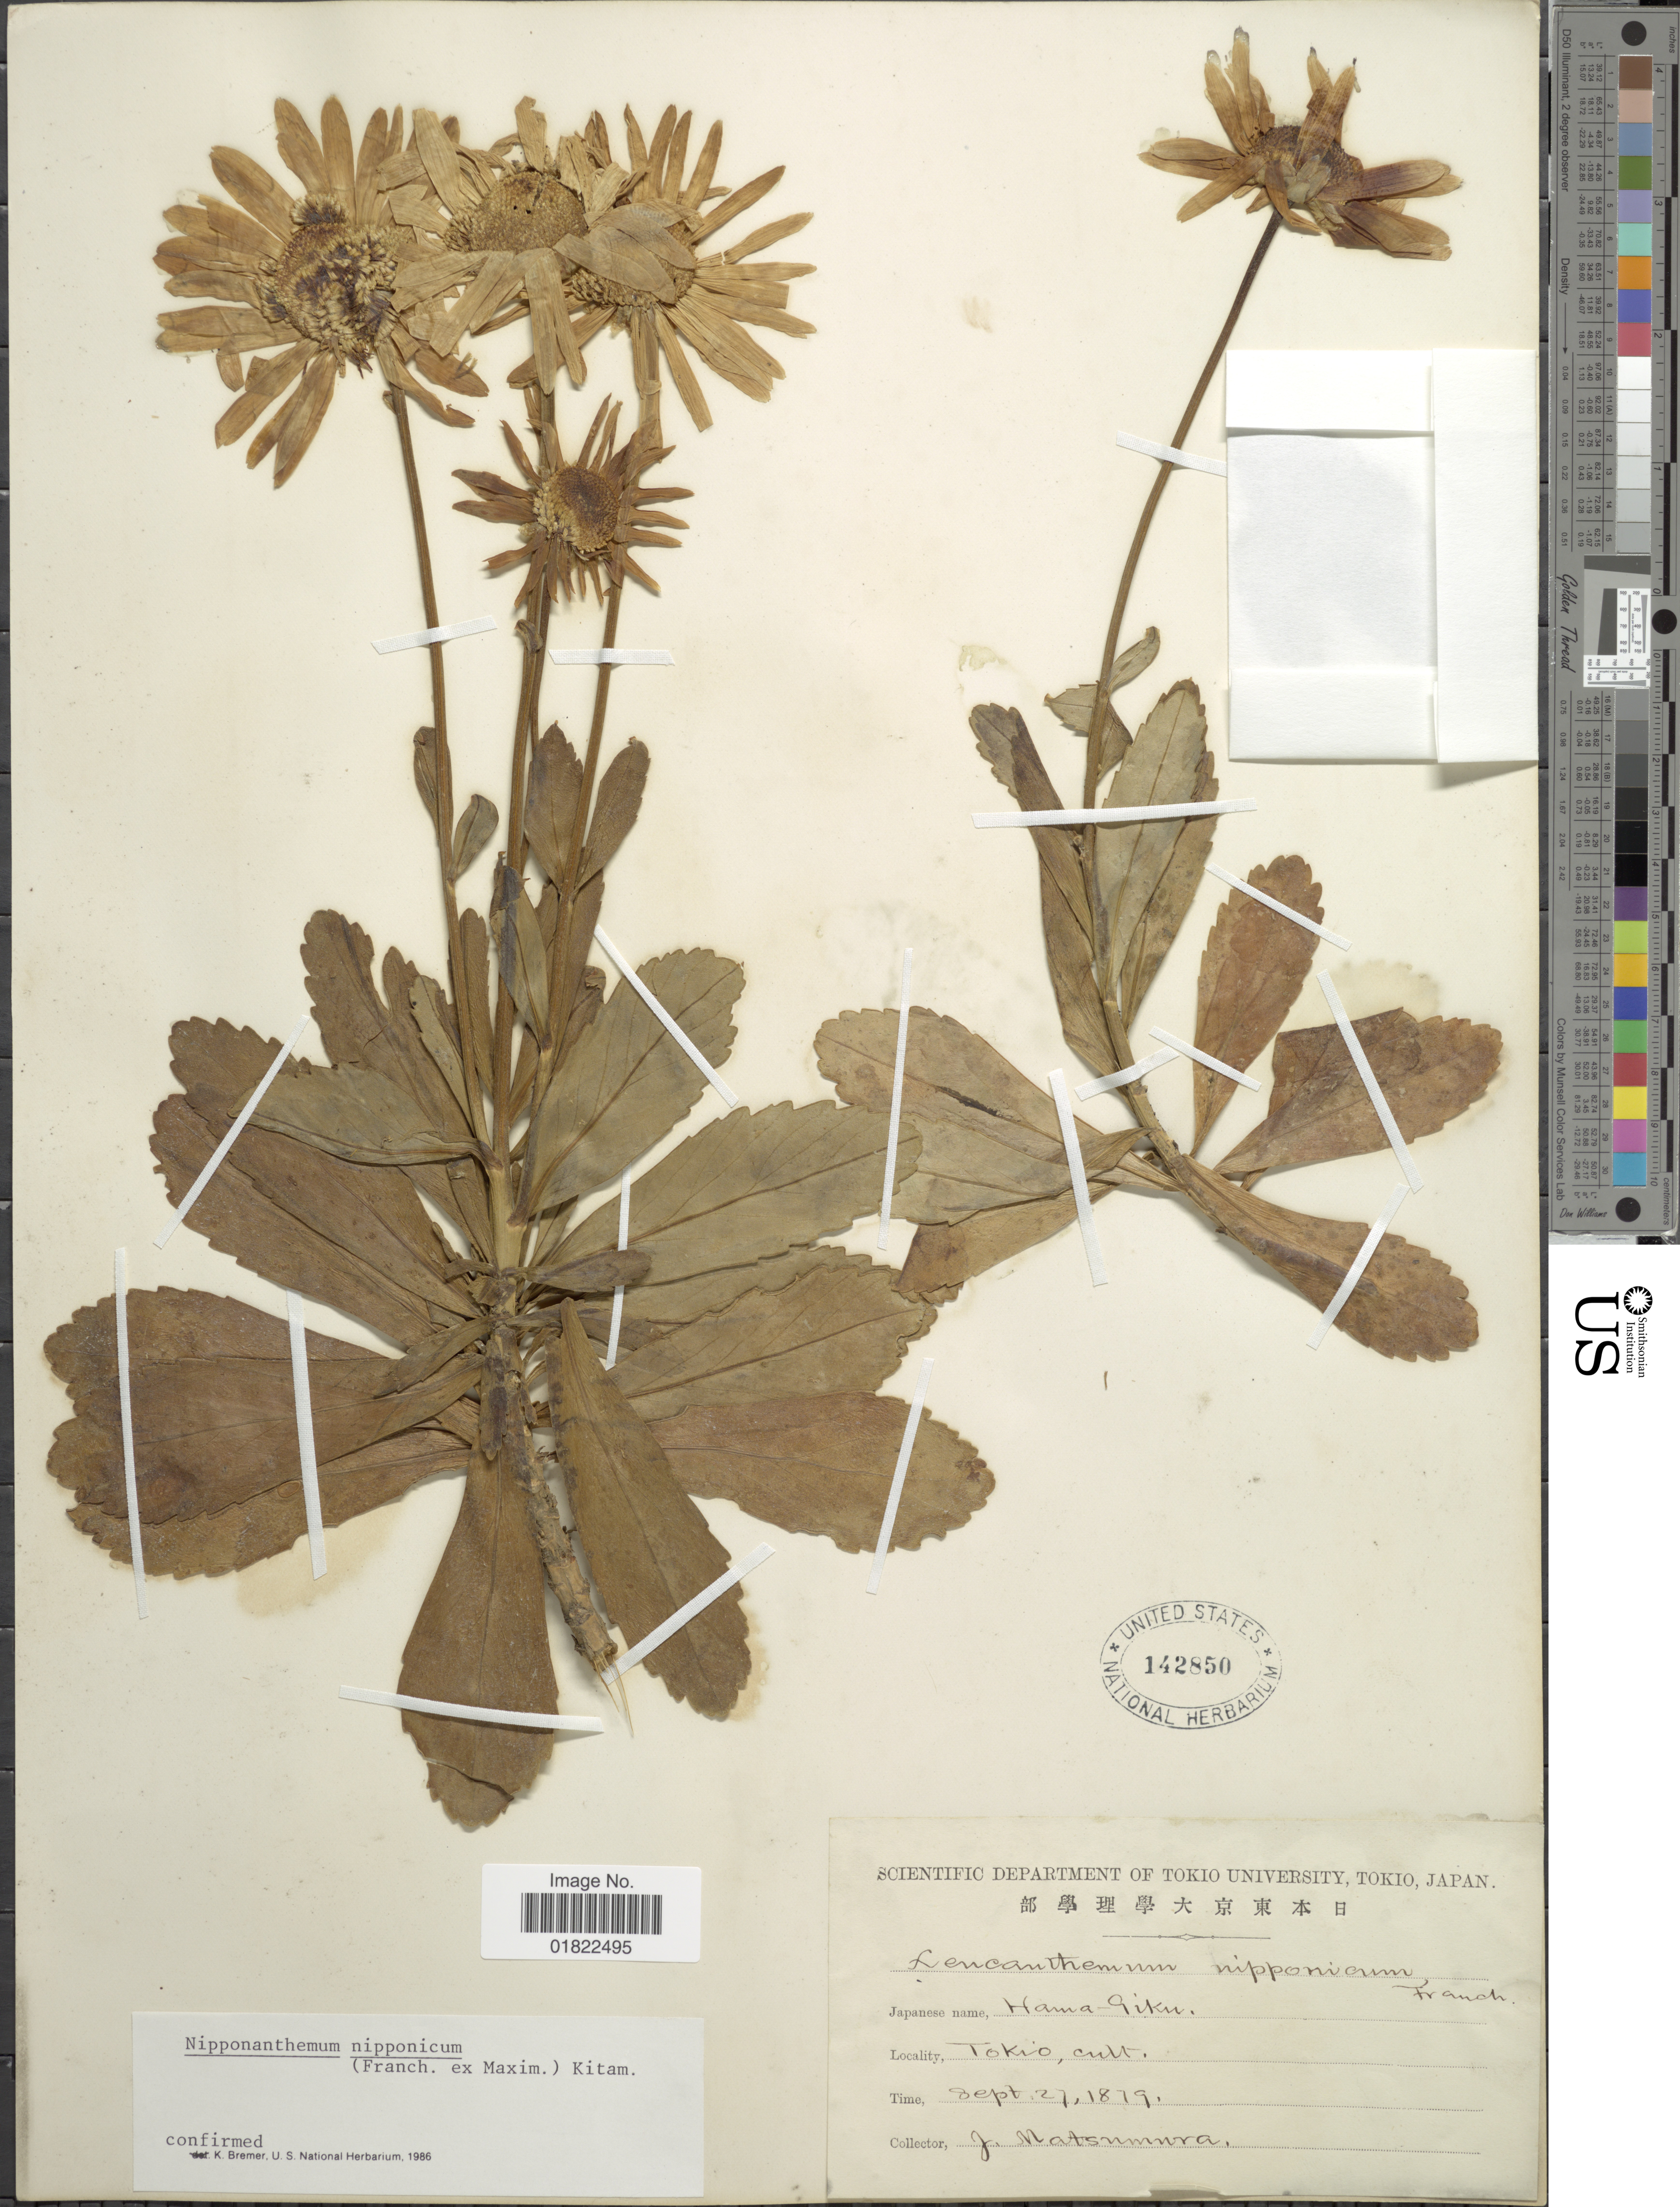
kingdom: Plantae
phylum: Tracheophyta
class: Magnoliopsida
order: Asterales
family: Asteraceae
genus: Nipponanthemum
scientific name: Nipponanthemum nipponicum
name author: (Franch. ex Maxim.) Kitam.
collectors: J. Natsumura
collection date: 1879-07-27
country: Japan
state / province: Tokyo, Federal City of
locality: Hama-Giku, Tokio, cult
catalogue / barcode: US 142850